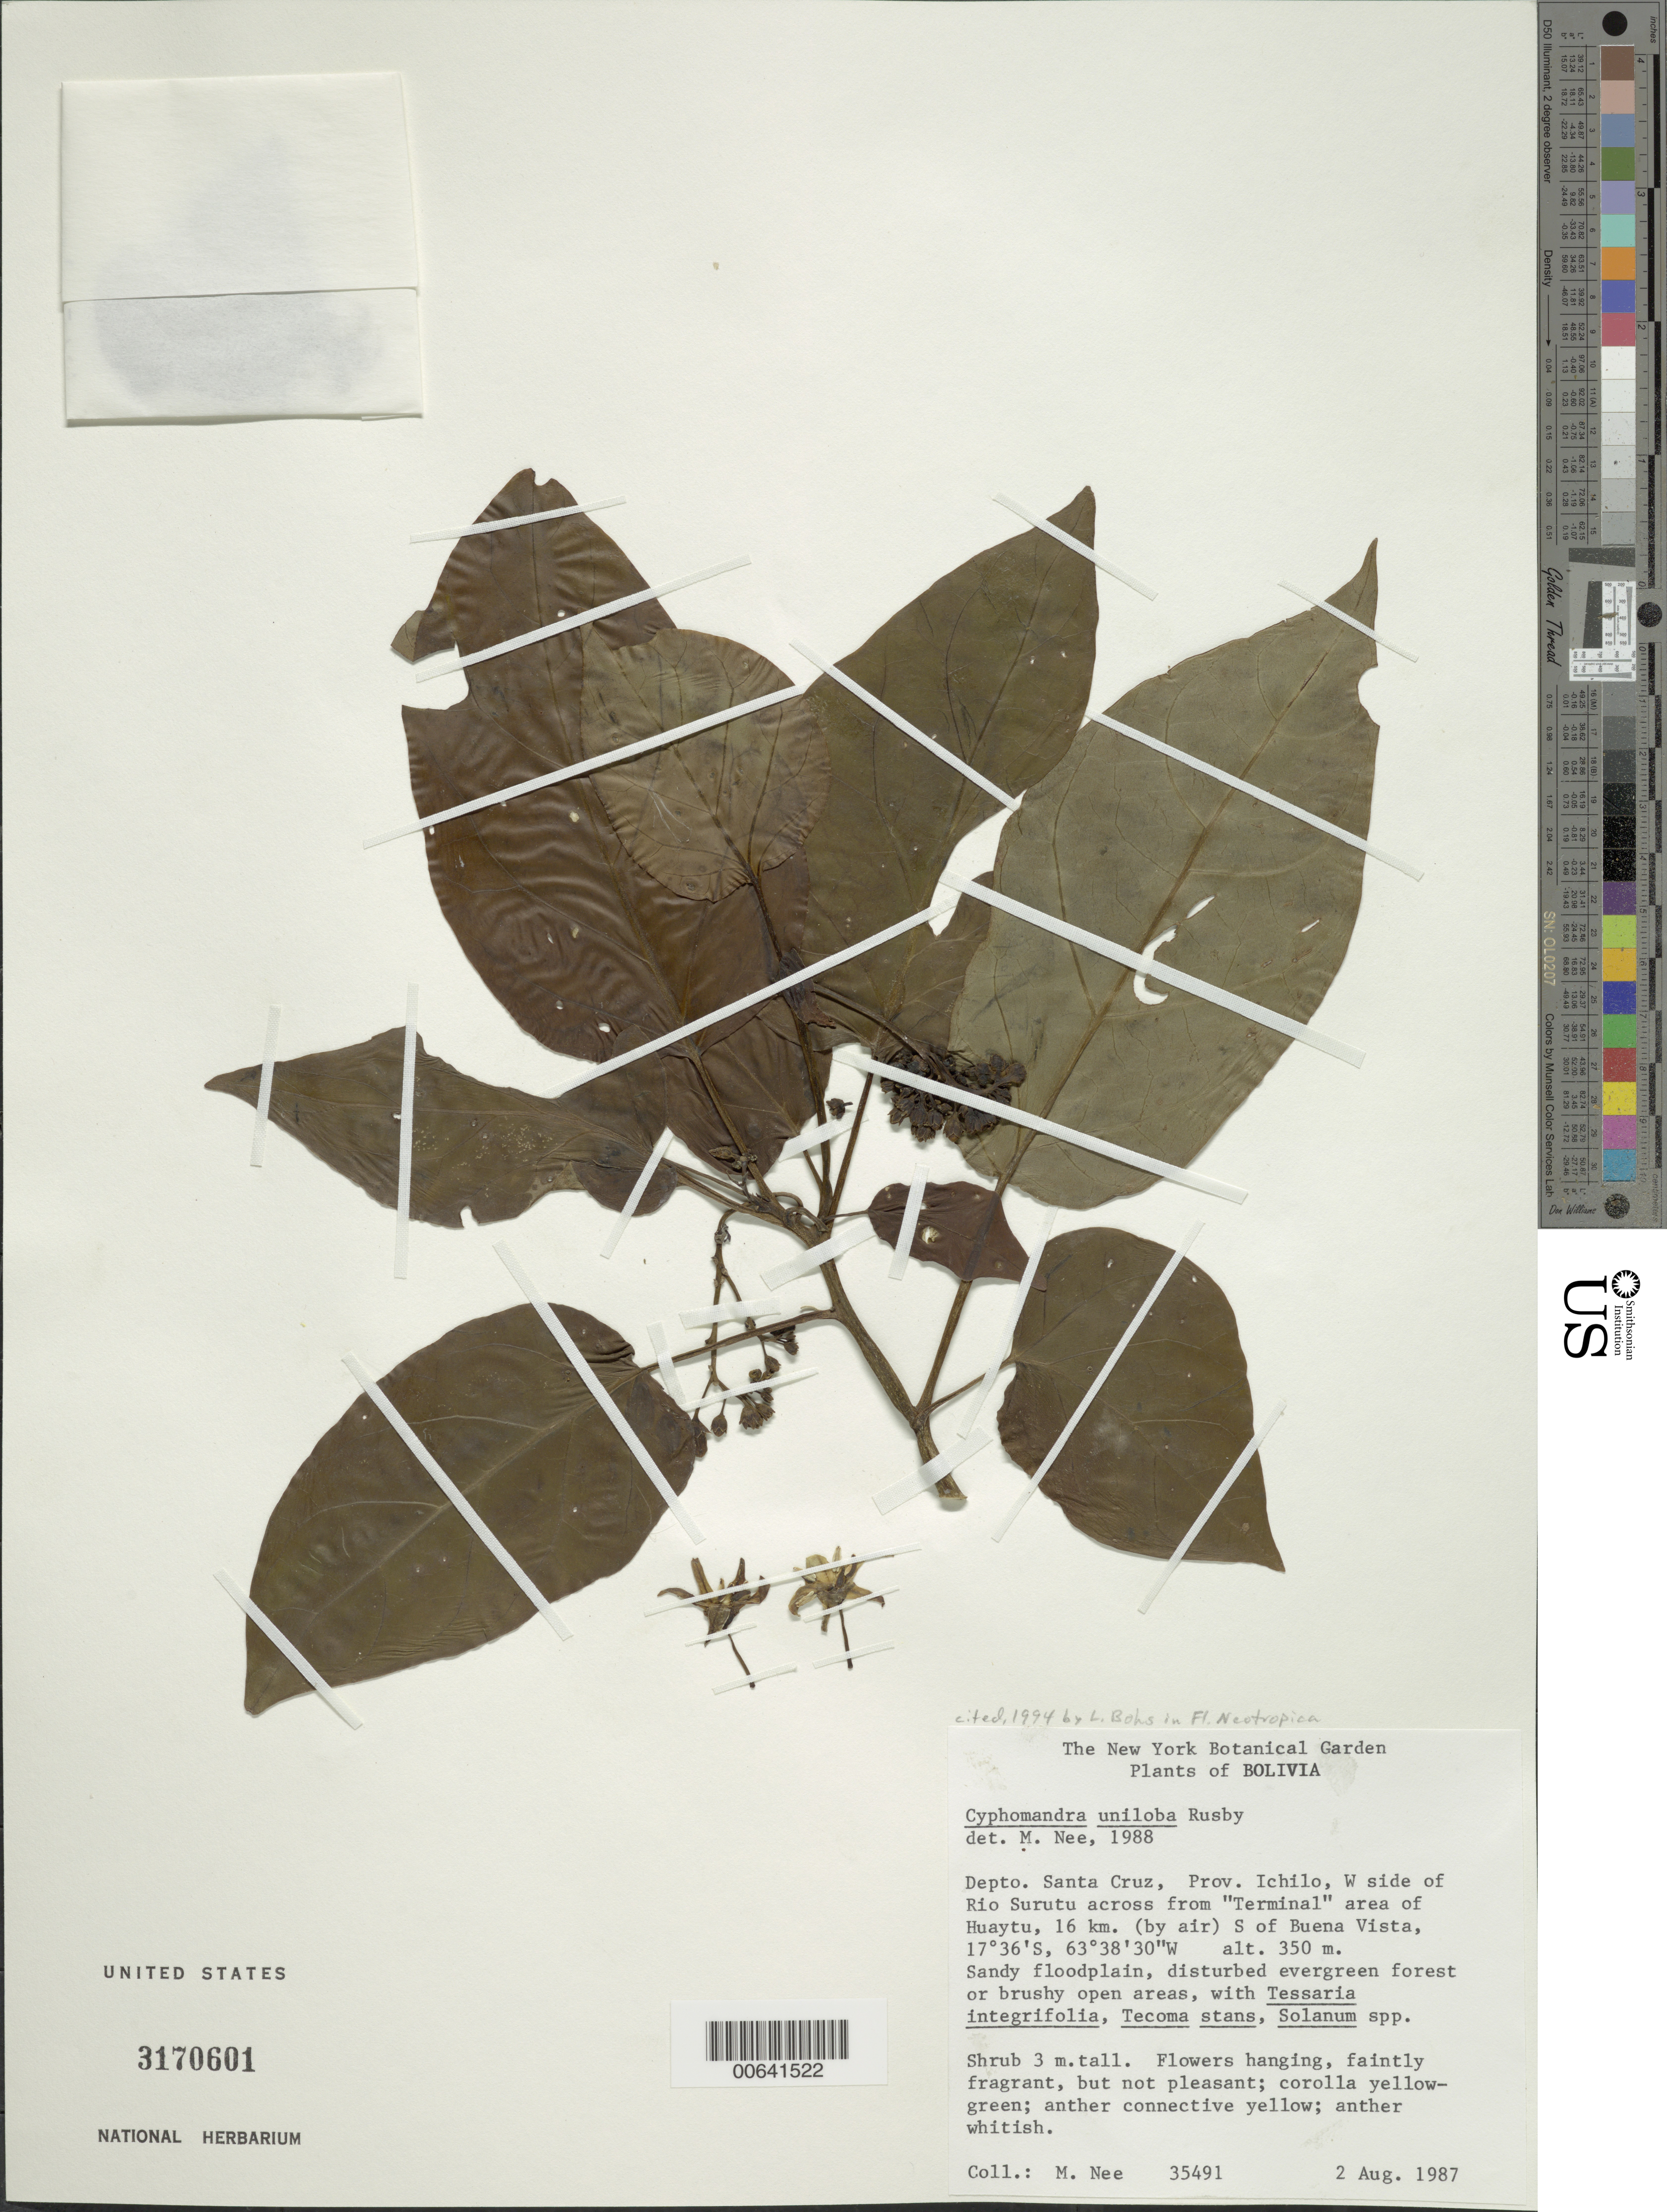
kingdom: Plantae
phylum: Tracheophyta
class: Magnoliopsida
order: Solanales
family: Solanaceae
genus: Cyphomandra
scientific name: Cyphomandra uniloba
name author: Rusby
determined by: Nee, Michael H.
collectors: M. Nee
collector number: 35491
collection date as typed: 02 Aug 1987 or 08 Feb 1987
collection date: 1987-02-08 or 1987-08-02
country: Bolivia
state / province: Santa Cruz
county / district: Ichilo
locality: Lado W del Rio Surutu.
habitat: Bosque tropical siempre verde, inunda, disturbado.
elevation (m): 350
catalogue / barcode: US 3170601